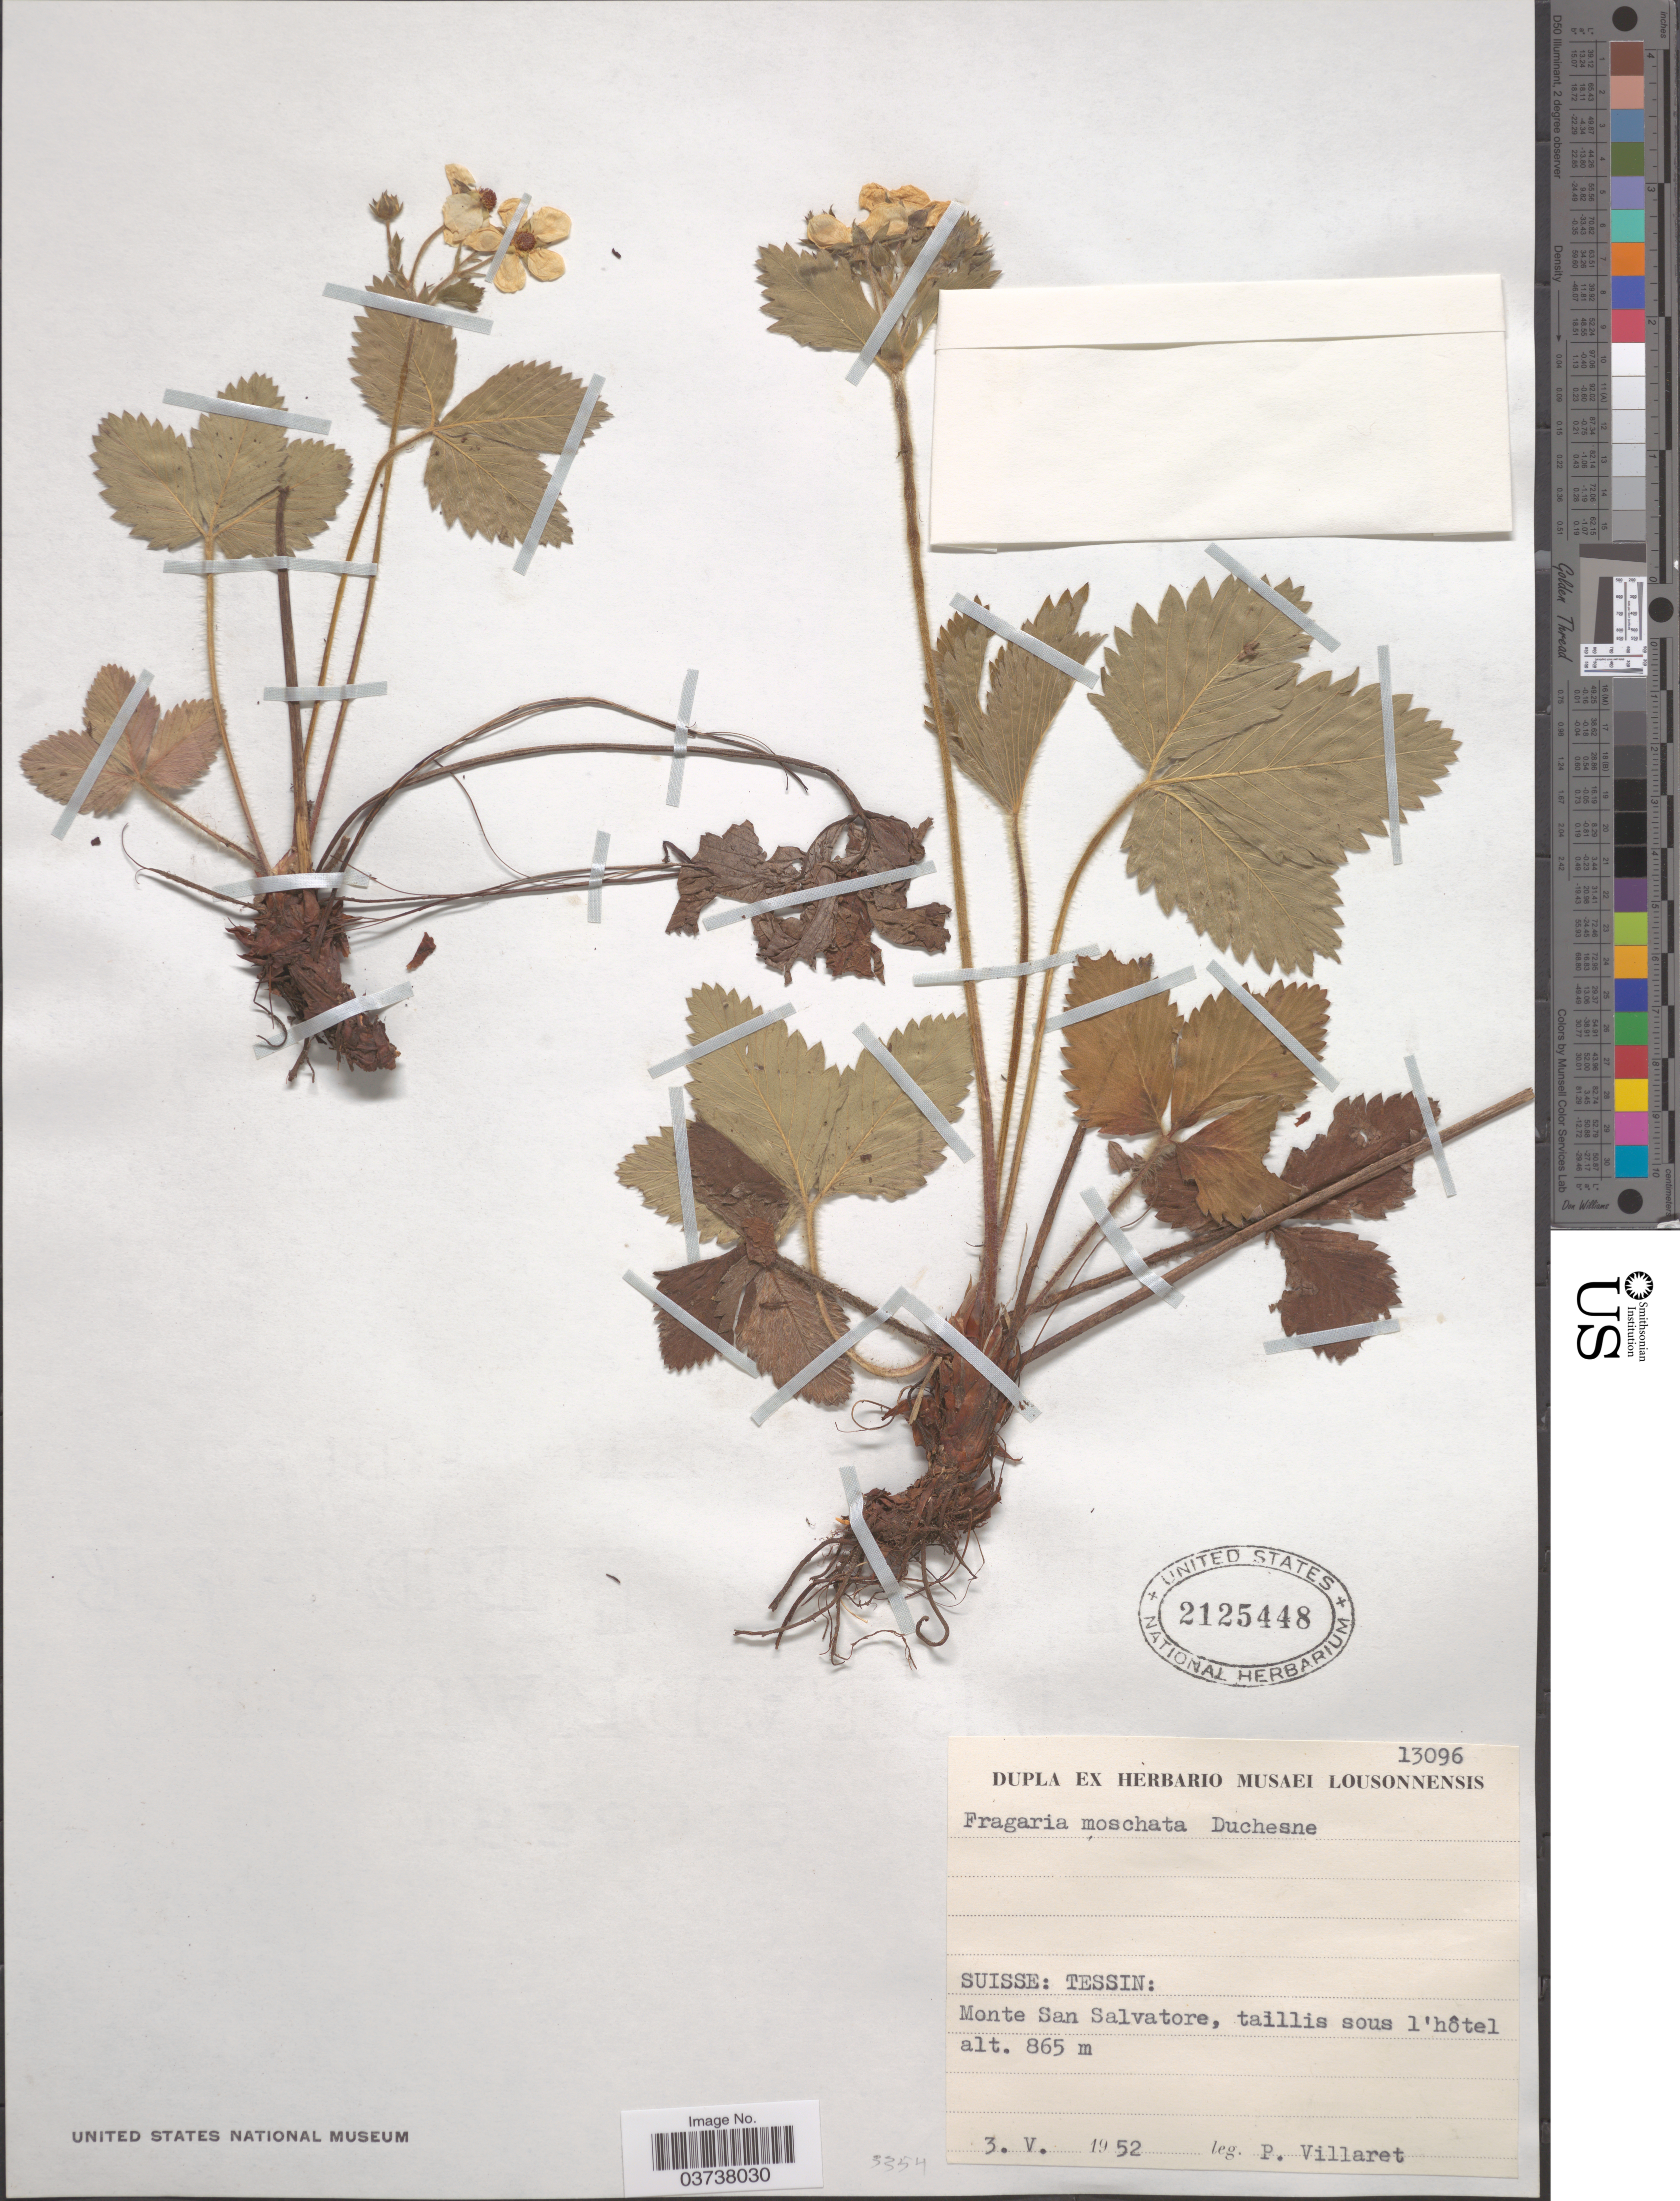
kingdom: Plantae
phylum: Tracheophyta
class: Magnoliopsida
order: Rosales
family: Rosaceae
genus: Fragaria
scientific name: Fragaria moschata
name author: Weston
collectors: P. Villaret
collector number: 13096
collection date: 1952-05-03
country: Switzerland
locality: Suisse: Tessin: Monte San Salvatore, taillis sous l'hôtel.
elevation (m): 865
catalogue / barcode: US 2125448